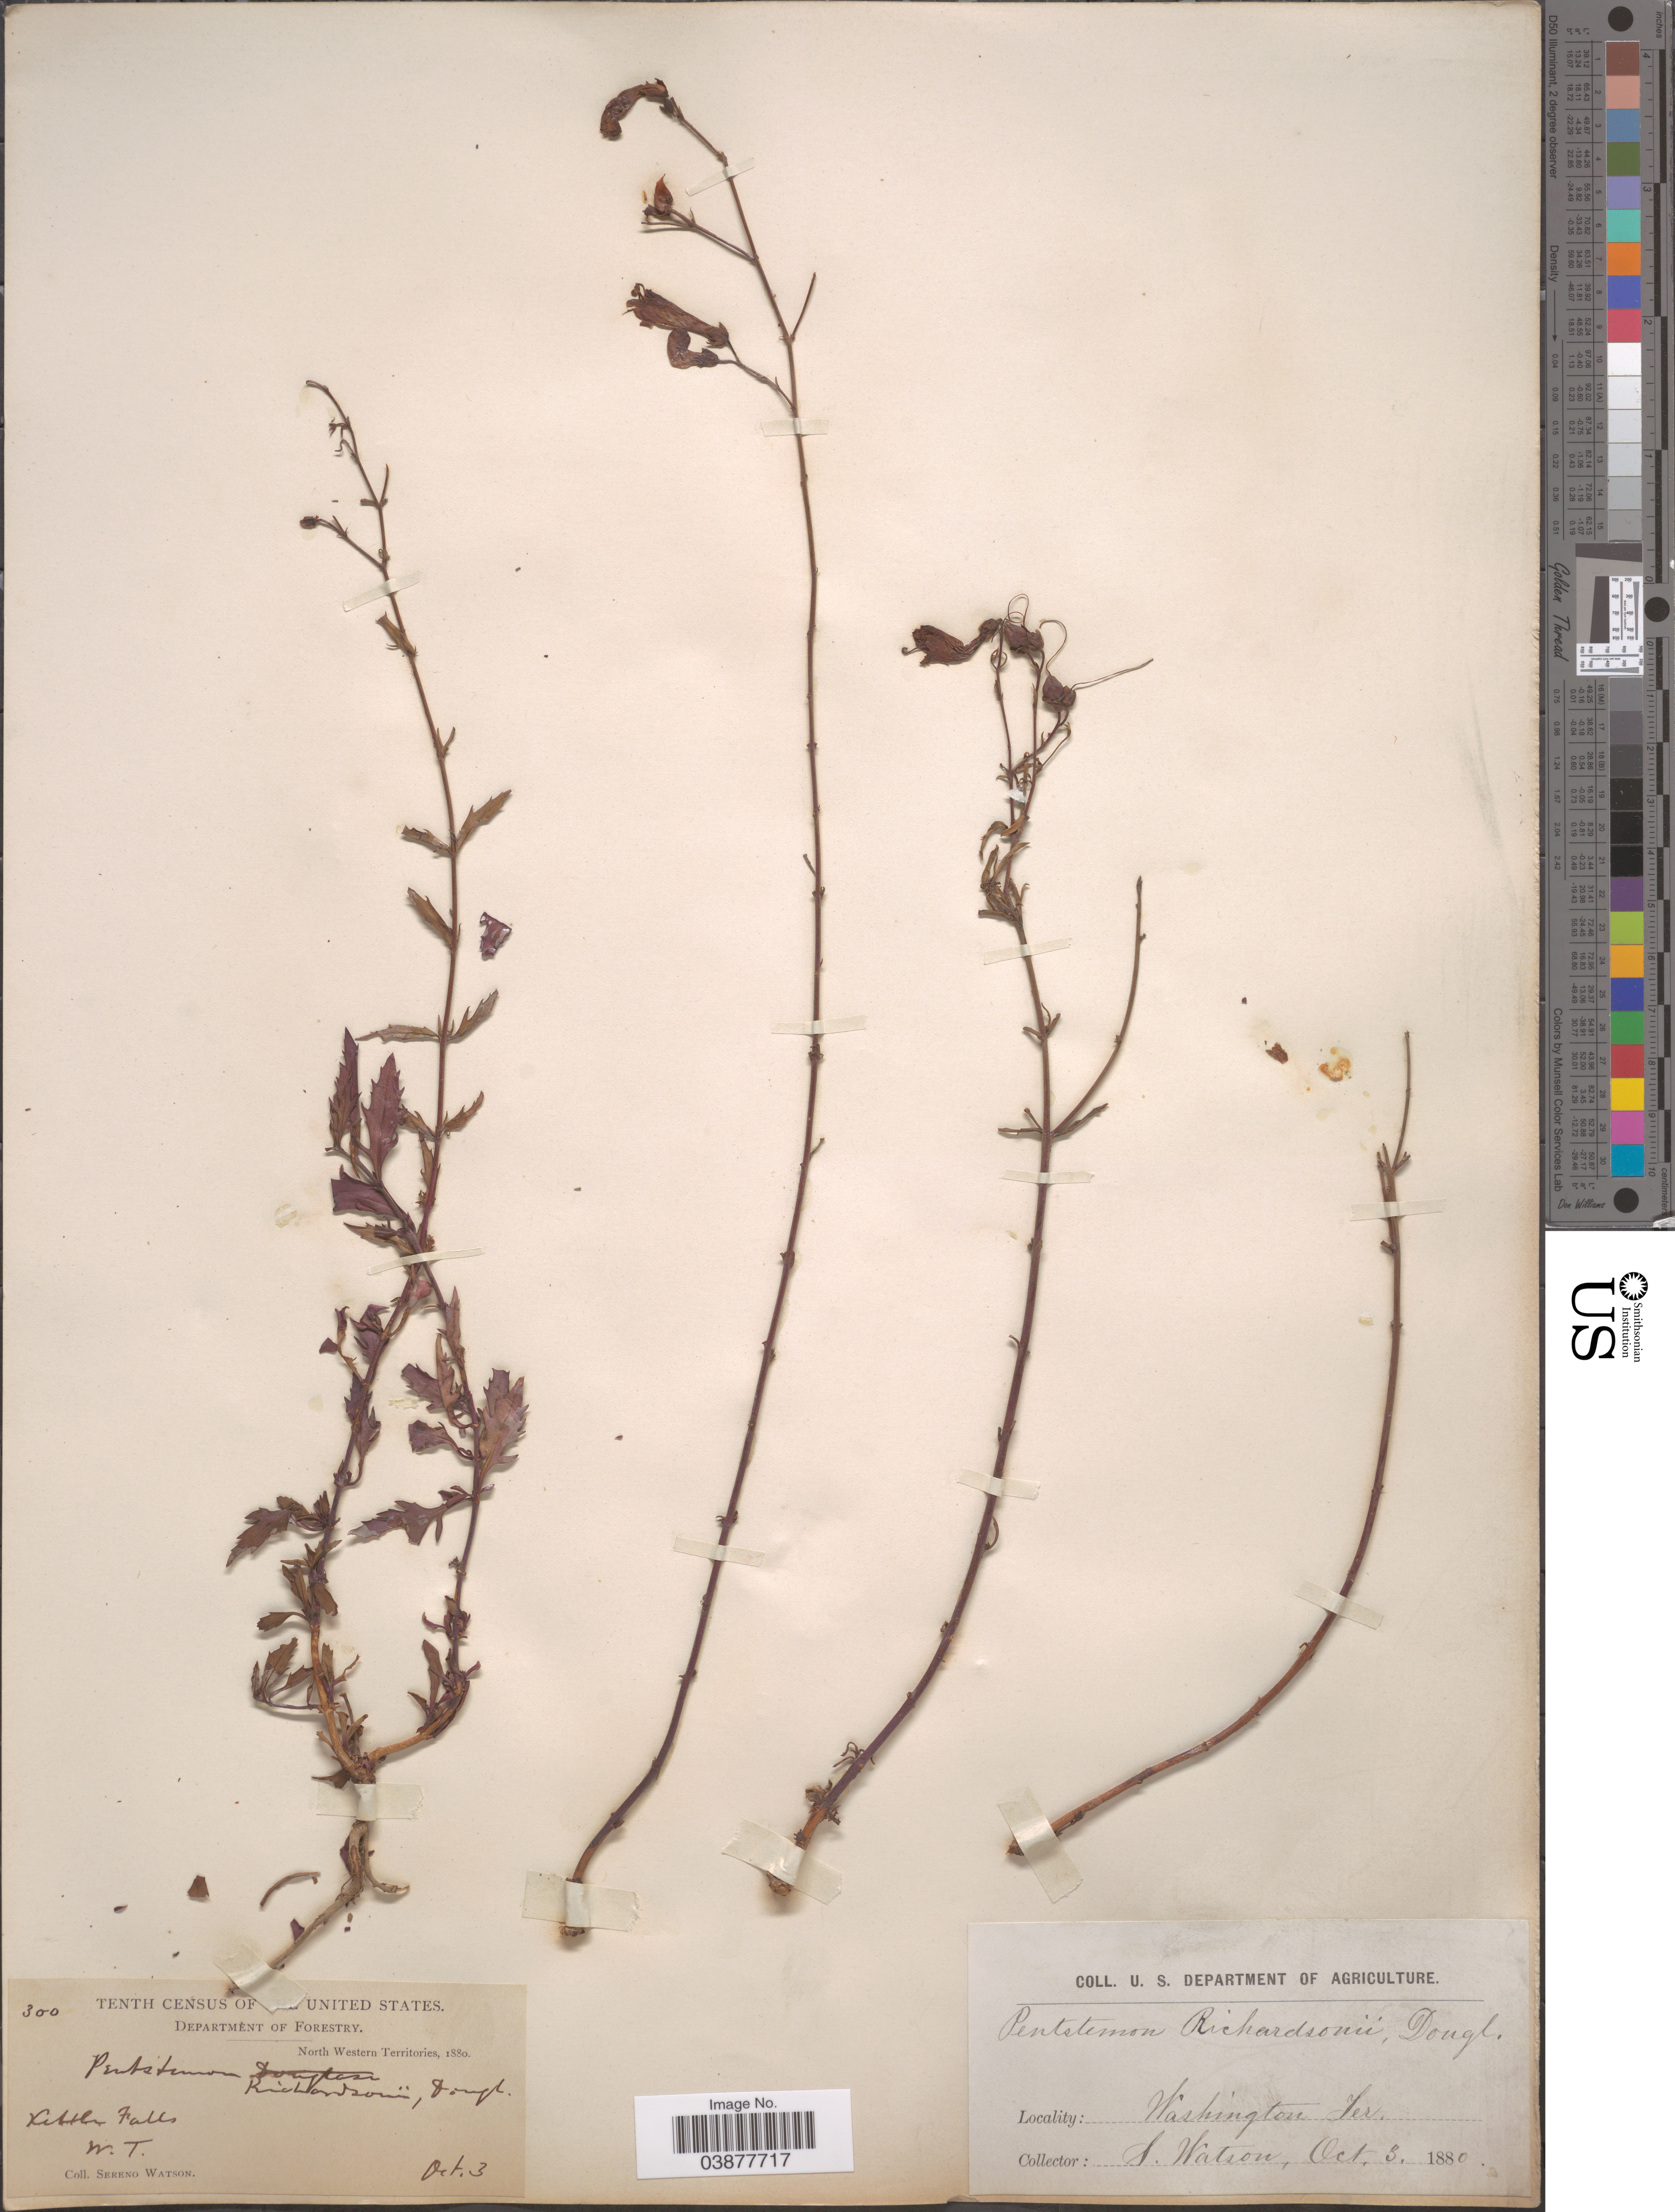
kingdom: Plantae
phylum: Tracheophyta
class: Magnoliopsida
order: Lamiales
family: Plantaginaceae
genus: Penstemon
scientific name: Penstemon richardsonii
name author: Douglas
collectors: S. Watson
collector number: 300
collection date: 1880-10-03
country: United States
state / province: Washington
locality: North Western Territories. Little Falls. Washington Terr.